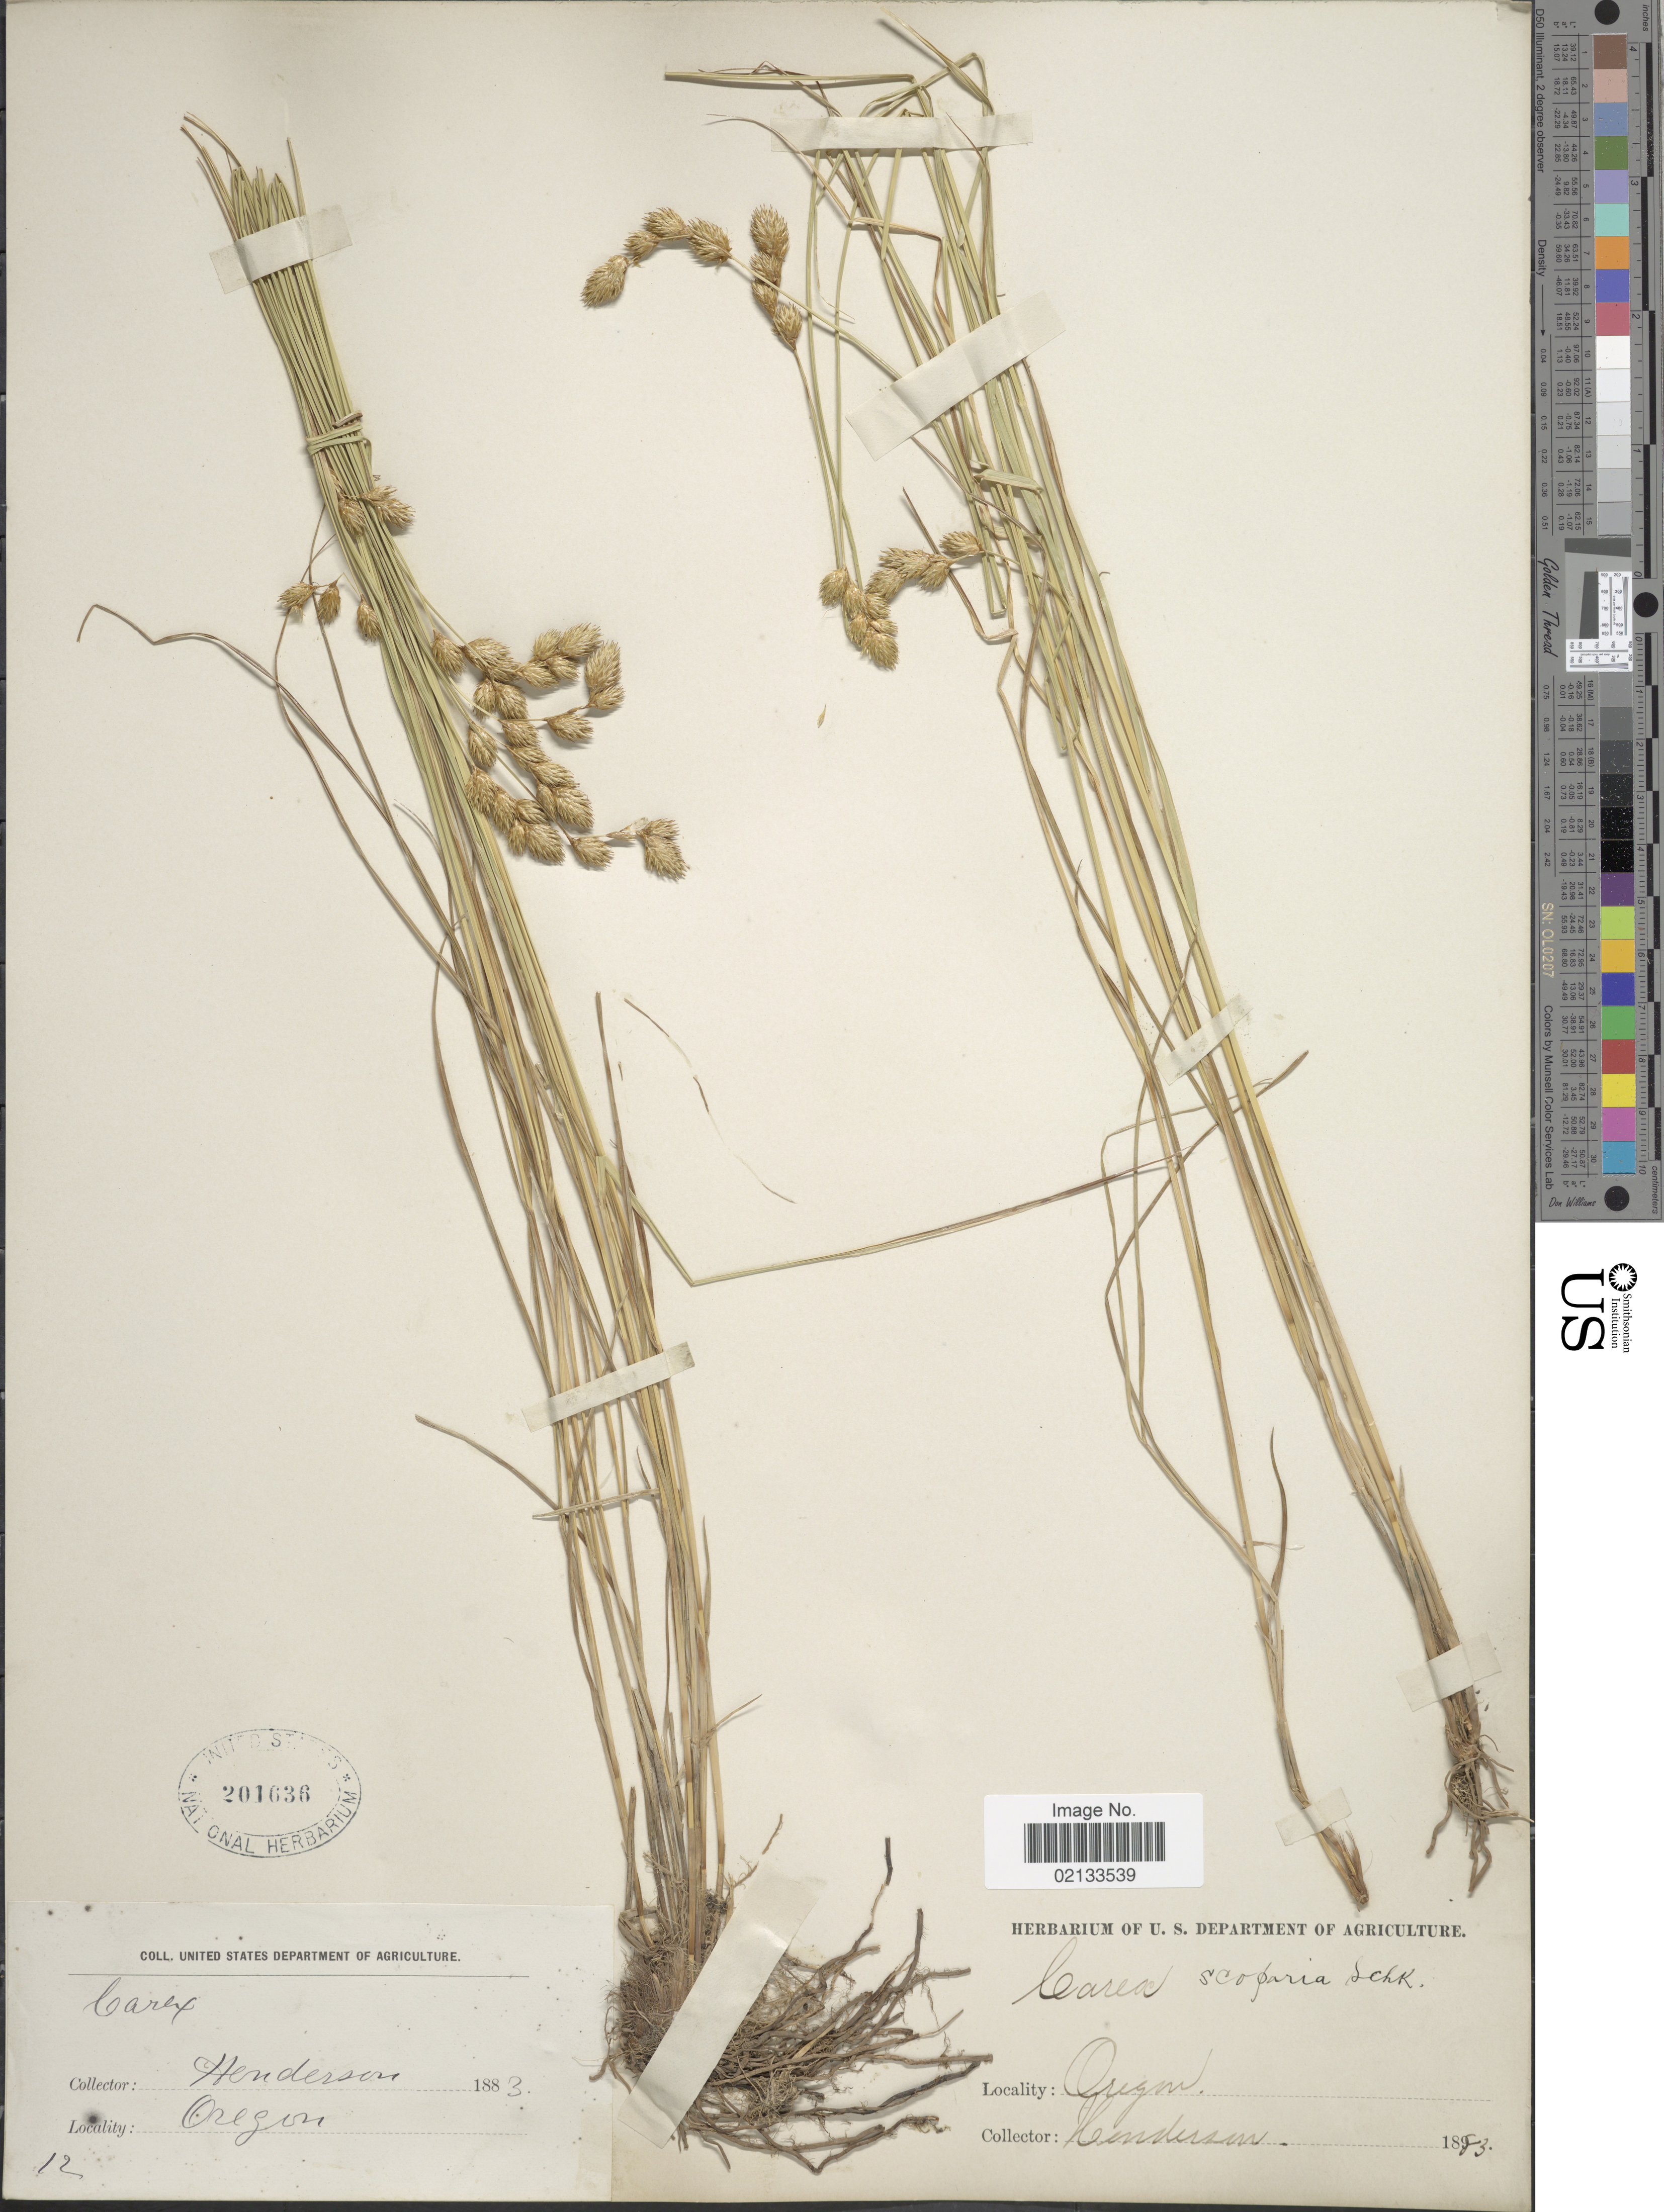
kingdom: Plantae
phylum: Tracheophyta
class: Liliopsida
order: Poales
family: Cyperaceae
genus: Carex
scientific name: Carex scoparia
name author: Schkuhr ex Willd.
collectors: -. Henderson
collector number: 12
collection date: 1883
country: United States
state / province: Oregon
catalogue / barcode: US 201636